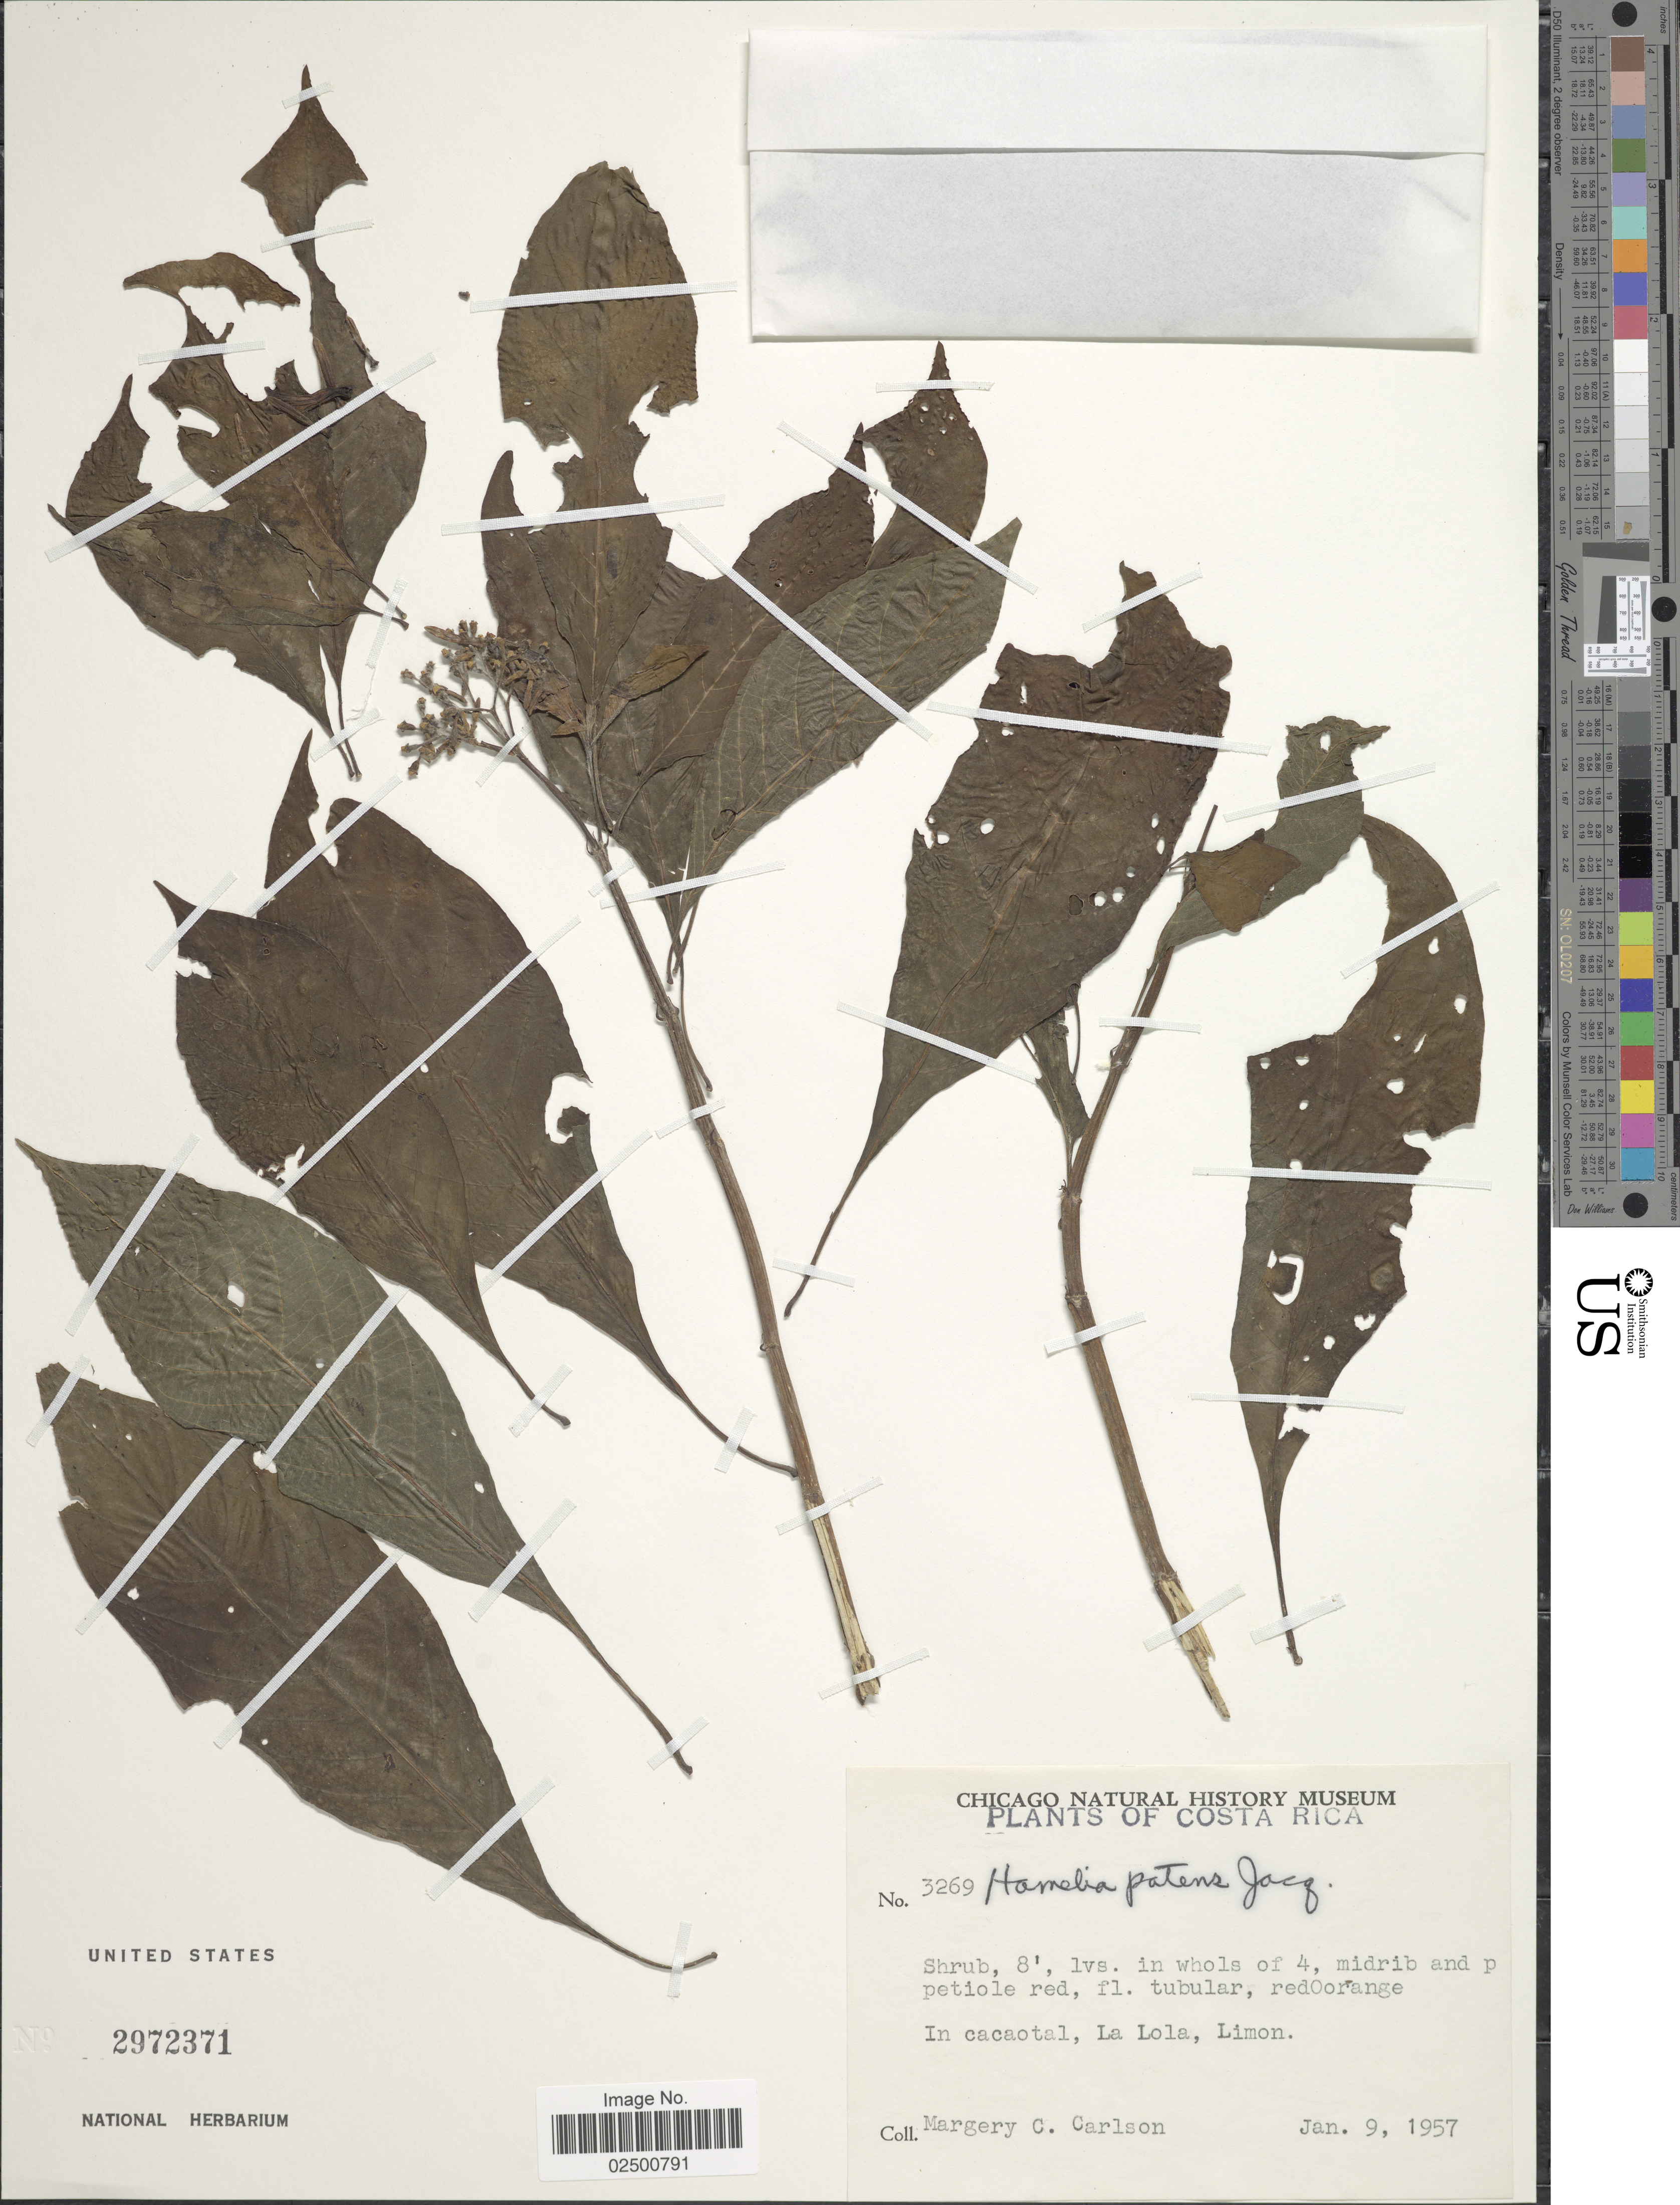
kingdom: Plantae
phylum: Tracheophyta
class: Magnoliopsida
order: Gentianales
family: Rubiaceae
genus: Hamelia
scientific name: Hamelia patens var. patens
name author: Jacq.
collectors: M. C. Carlson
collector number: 3269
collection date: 1957-01-09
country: Costa Rica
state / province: Limón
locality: In cacaotal, La Lola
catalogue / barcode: US 2972371